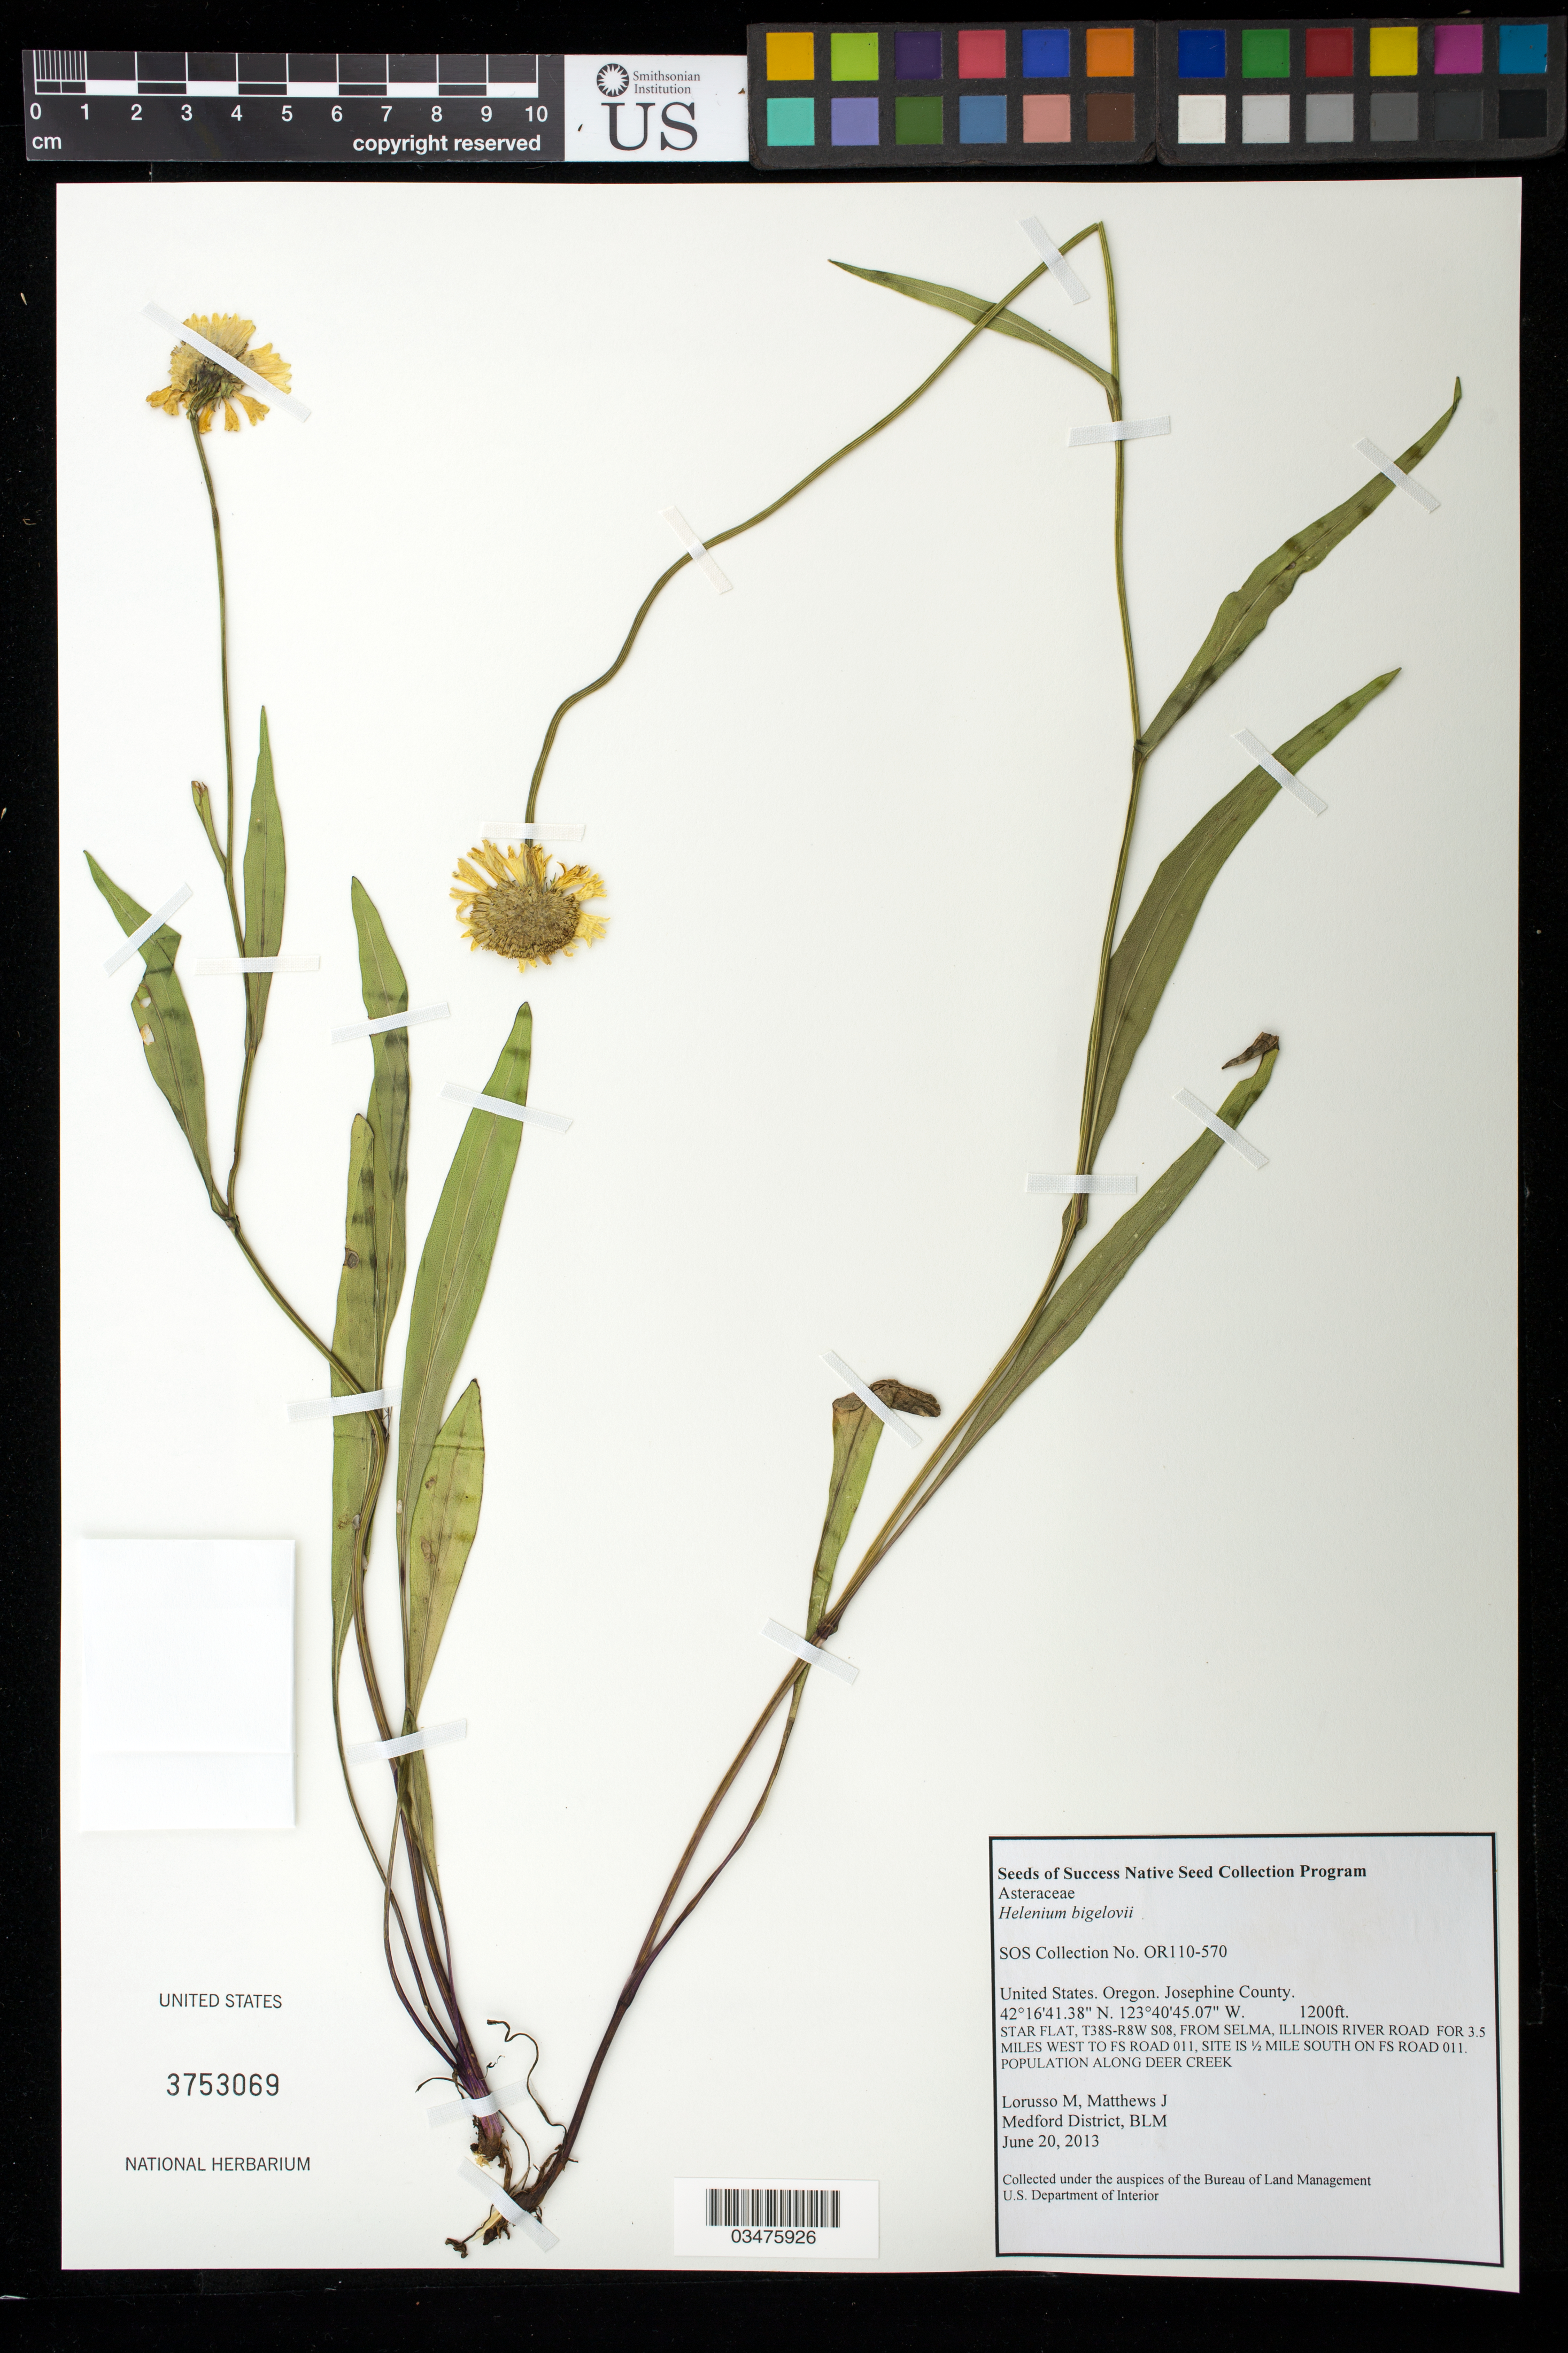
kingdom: Plantae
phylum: Tracheophyta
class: Magnoliopsida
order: Asterales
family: Asteraceae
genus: Helenium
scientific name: Helenium bigelovii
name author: A. Gray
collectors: M. Lorusso & J. Matthews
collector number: OR110-570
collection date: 2013-06-20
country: United States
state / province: Oregon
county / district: Josephine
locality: Star Flat, 1/2 mi. S on FS Road 011, along Deer Creek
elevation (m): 366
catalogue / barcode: US 3753069